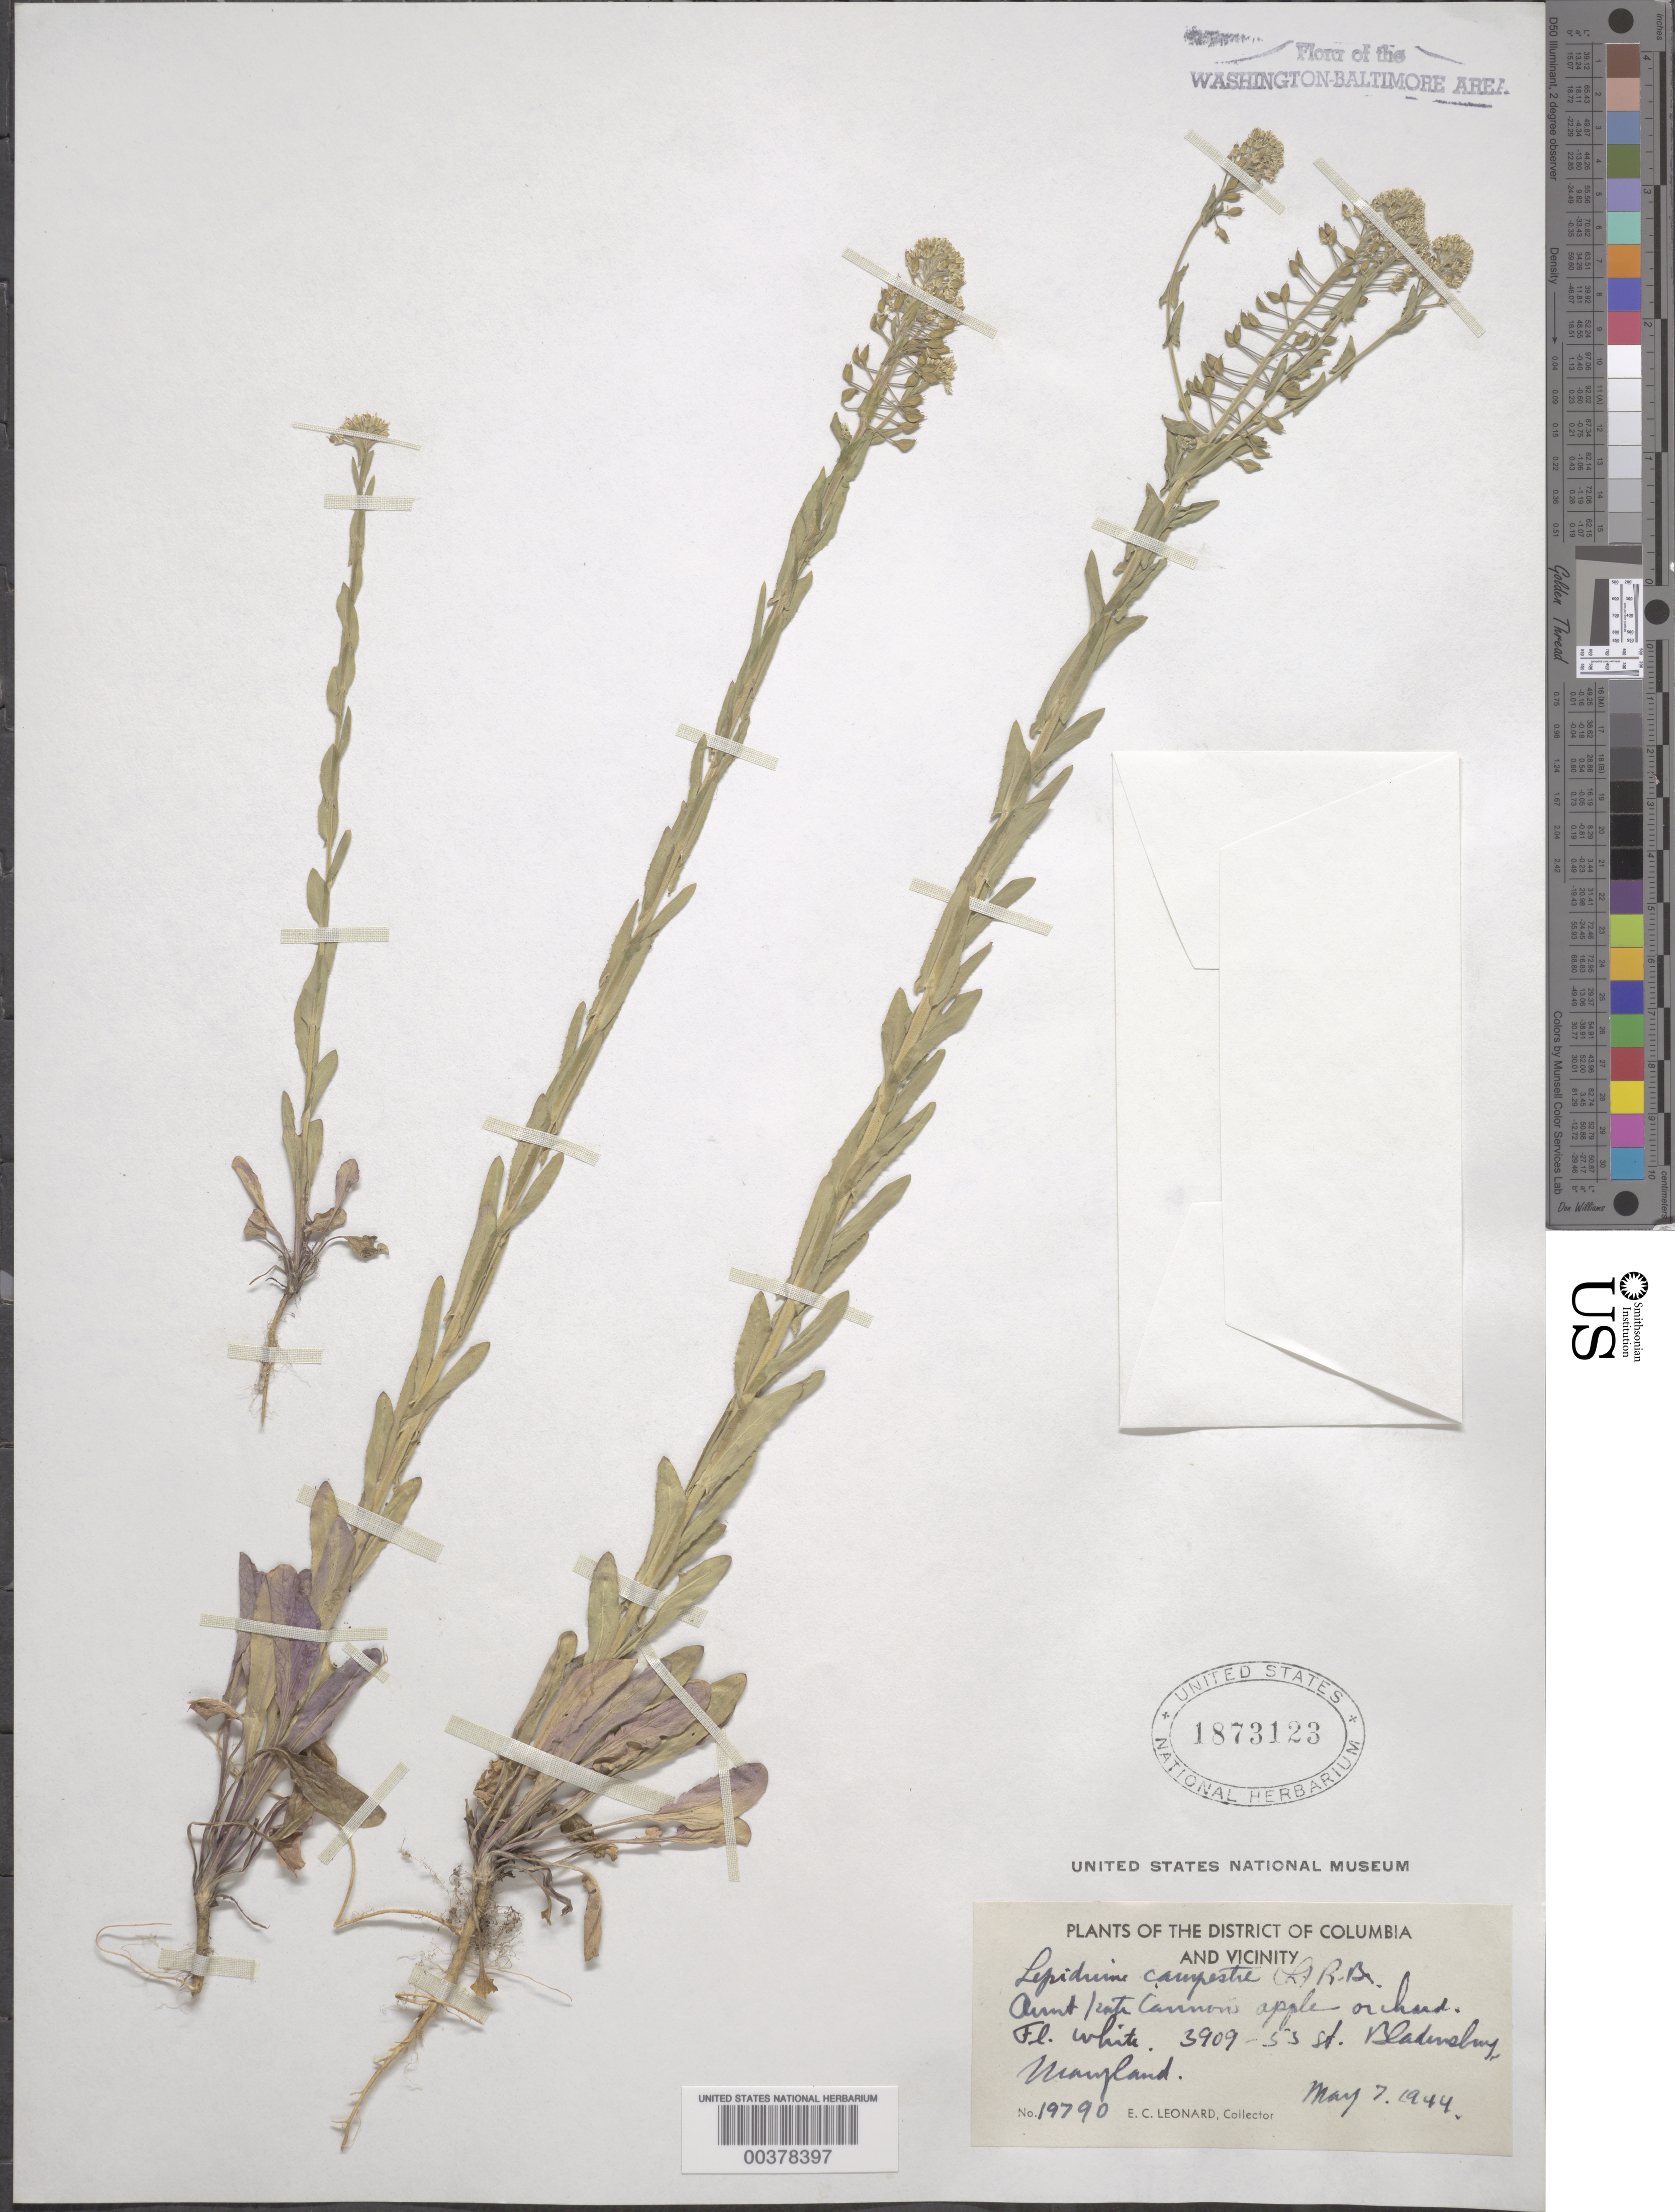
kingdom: Plantae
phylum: Tracheophyta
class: Magnoliopsida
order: Brassicales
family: Brassicaceae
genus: Lepidium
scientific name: Lepidium campestre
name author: (L.) W.T. Aiton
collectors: E. C. Leonard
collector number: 19790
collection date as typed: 07 May 1944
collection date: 1944-05-07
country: United States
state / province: Maryland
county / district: Prince George's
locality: Bladensburg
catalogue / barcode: US 1873123